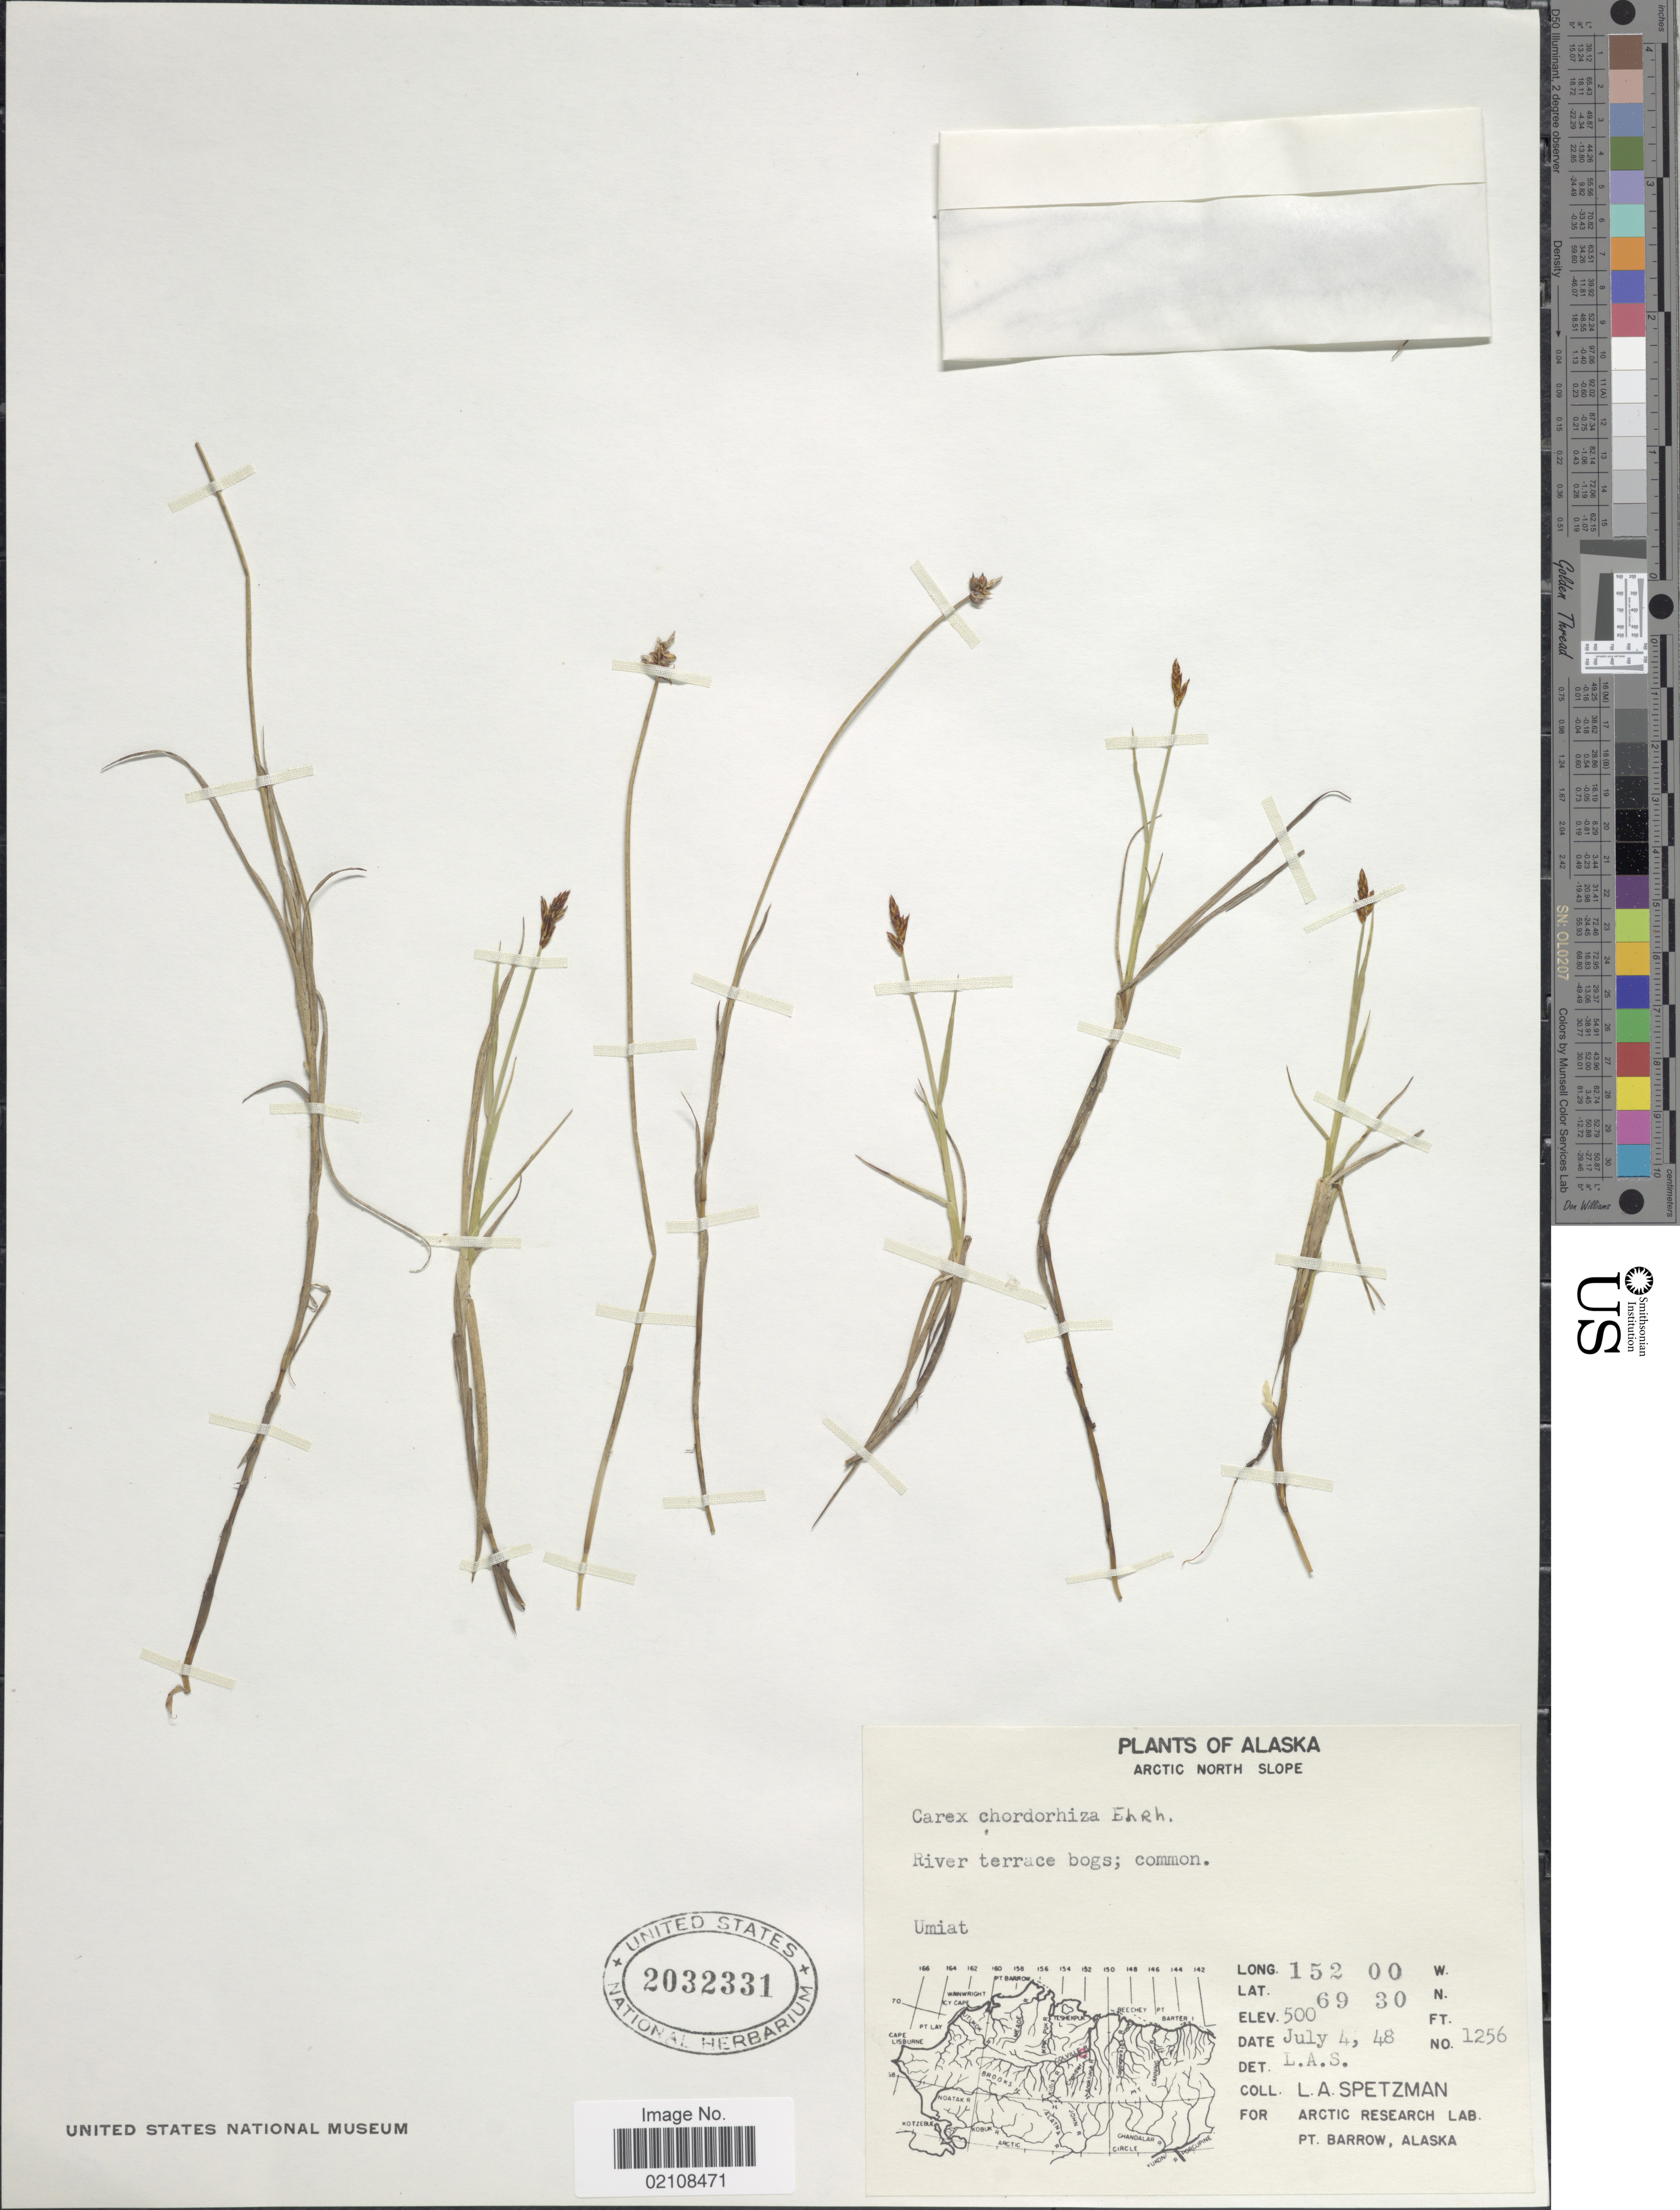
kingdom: Plantae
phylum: Tracheophyta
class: Liliopsida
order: Poales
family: Cyperaceae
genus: Carex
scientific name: Carex chordorrhiza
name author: L. f.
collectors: L. Spetzman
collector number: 1256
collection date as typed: Transcribed d/m/y: 4/7/48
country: United States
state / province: Alaska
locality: Arctic North Slope. River terrace bogs; common. Umiat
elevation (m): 152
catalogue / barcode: US 2032331